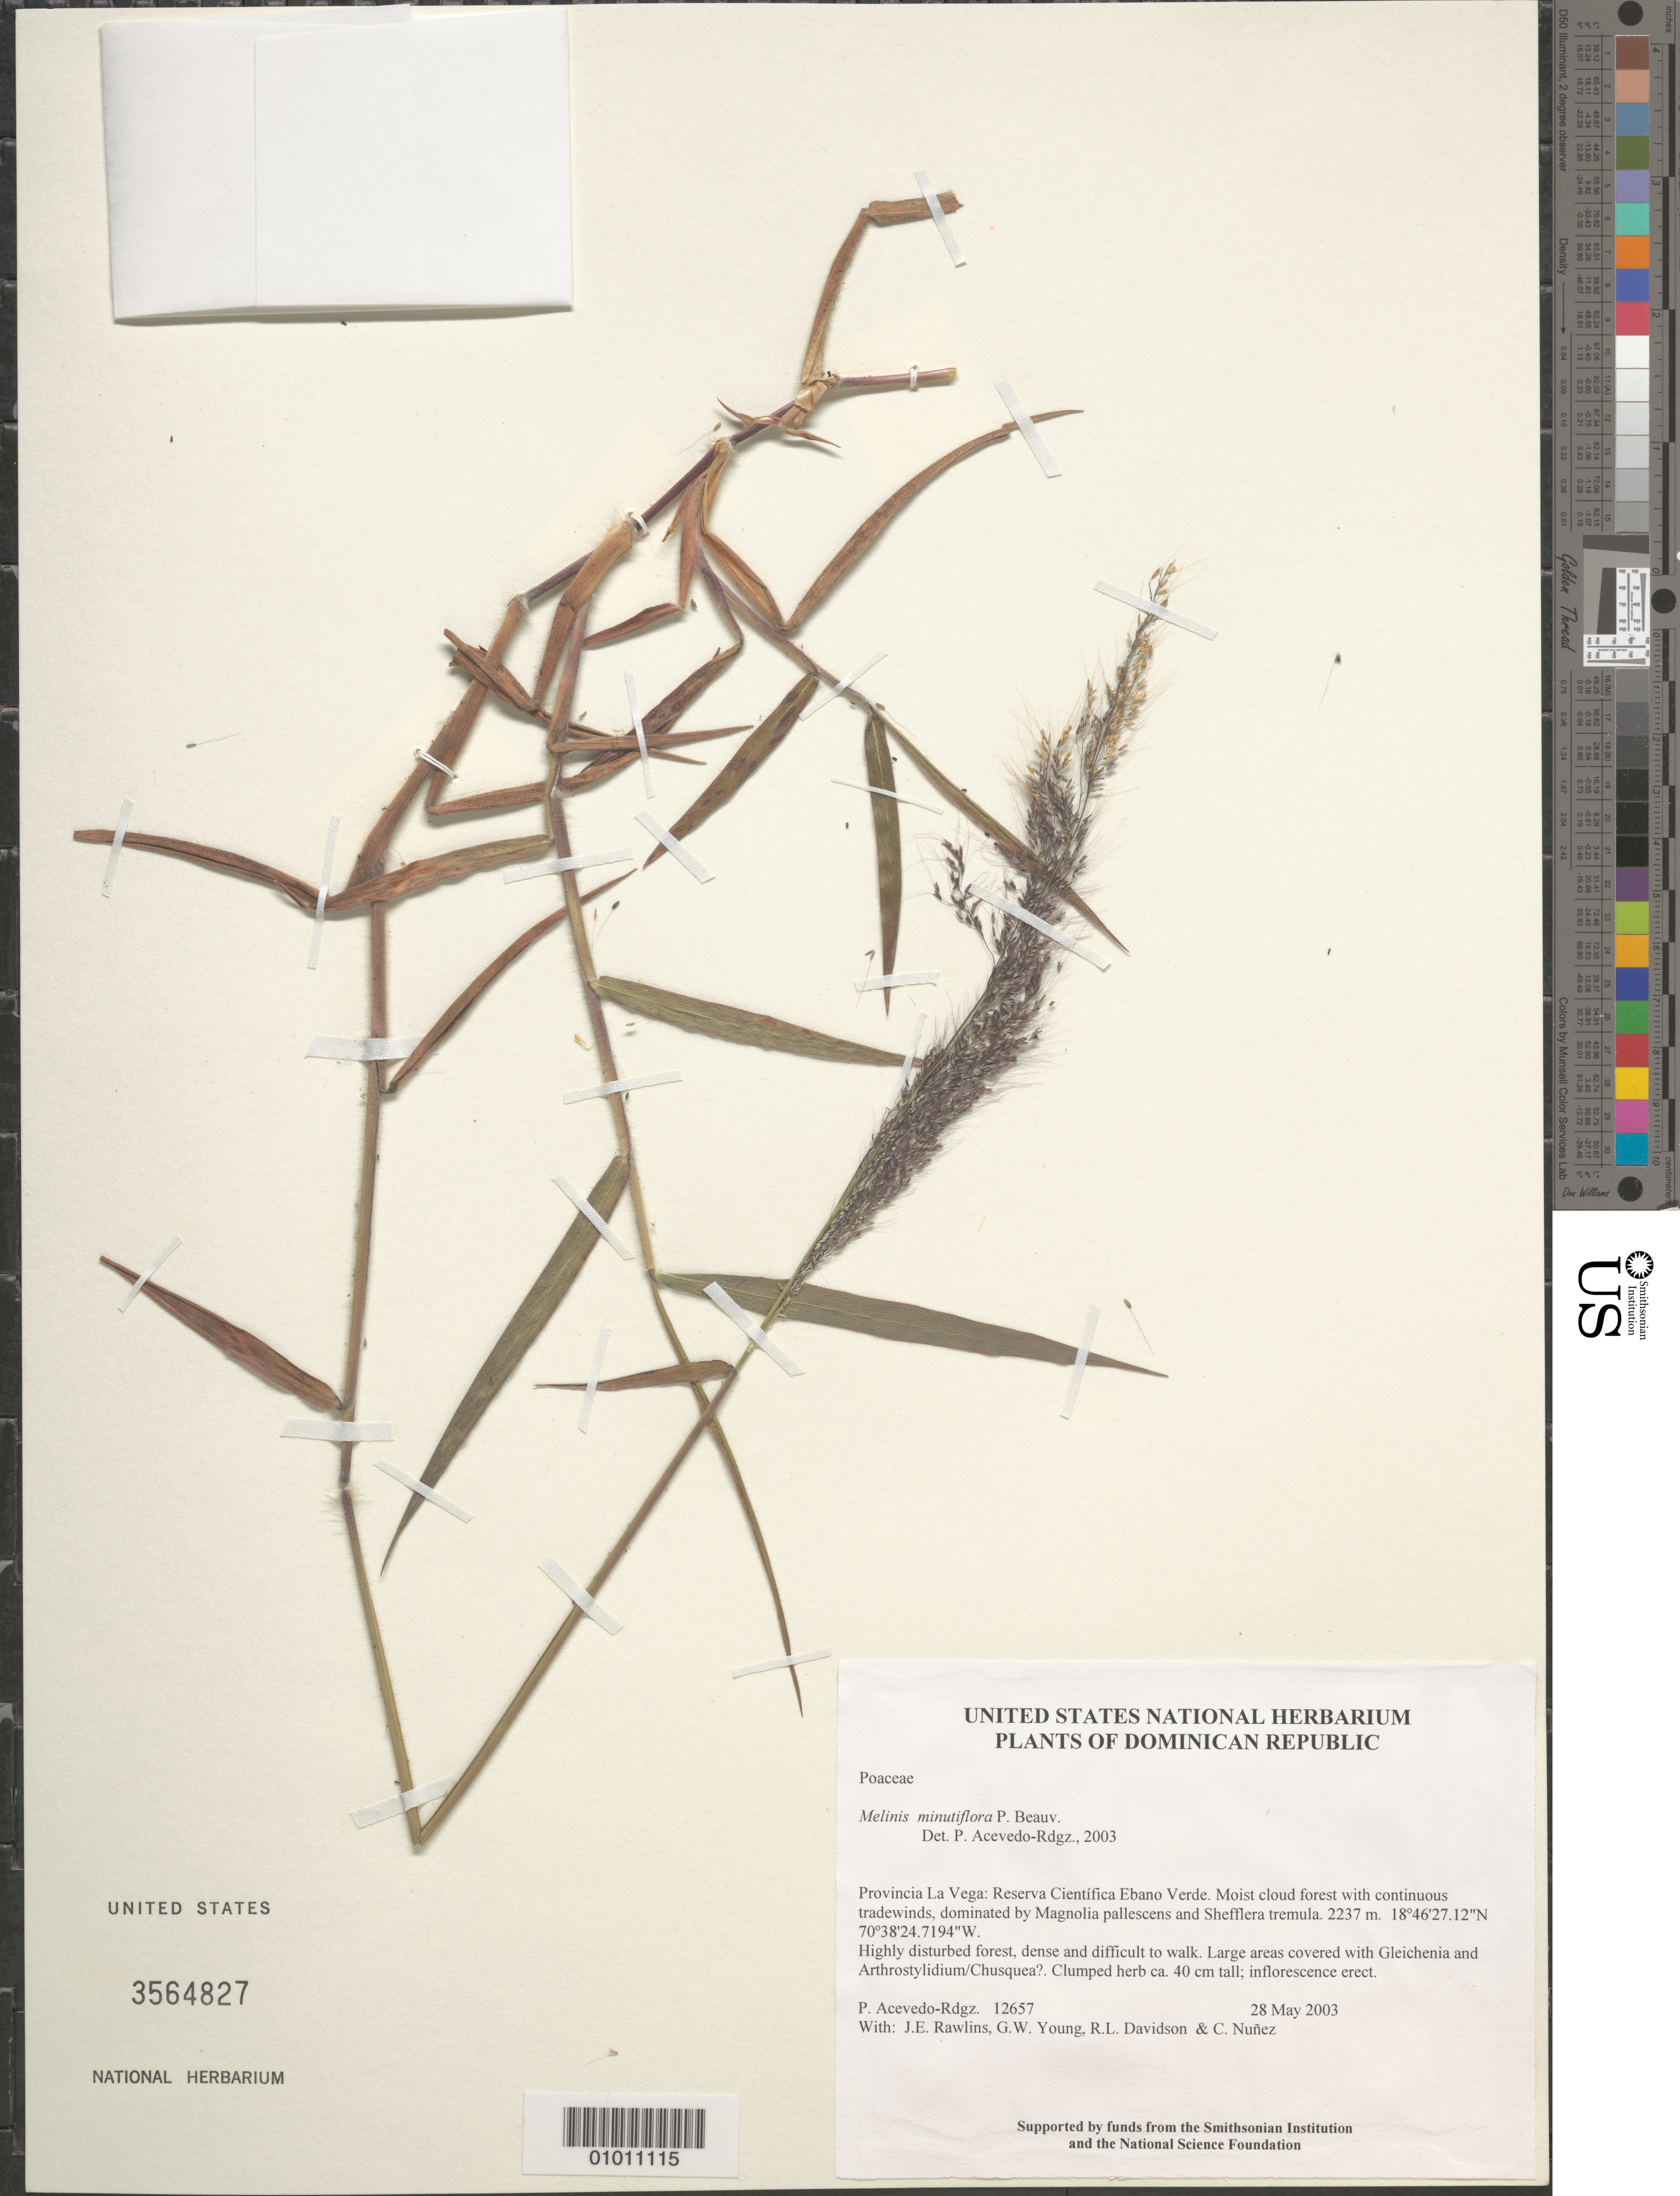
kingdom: Plantae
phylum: Tracheophyta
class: Liliopsida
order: Poales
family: Poaceae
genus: Melinis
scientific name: Melinis minutiflora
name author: P. Beauv.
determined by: Acevedo-Rodríguez, P., (BOT), Smithsonian Institution - National Museum of Natural History (UNITED STATES)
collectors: P. Acevedo-Rodr., J. Rawlins, G. Young, R. Davidson & C. Nunez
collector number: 12657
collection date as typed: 28 May 2003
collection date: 2003-05-28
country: Dominican Republic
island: Hispaniola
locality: Provincia La Vega: Reserva Científica Ebano Verde. Moist cloud forest with continuous tradewinds, dominated by Magnolia pallescens and Shefflera tremula.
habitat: Highly disturbed forest, dense and difficult to walk. Large areas covered with Gleichenia and Arthrostylidium/Chusquea?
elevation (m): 2237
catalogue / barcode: US 3564827